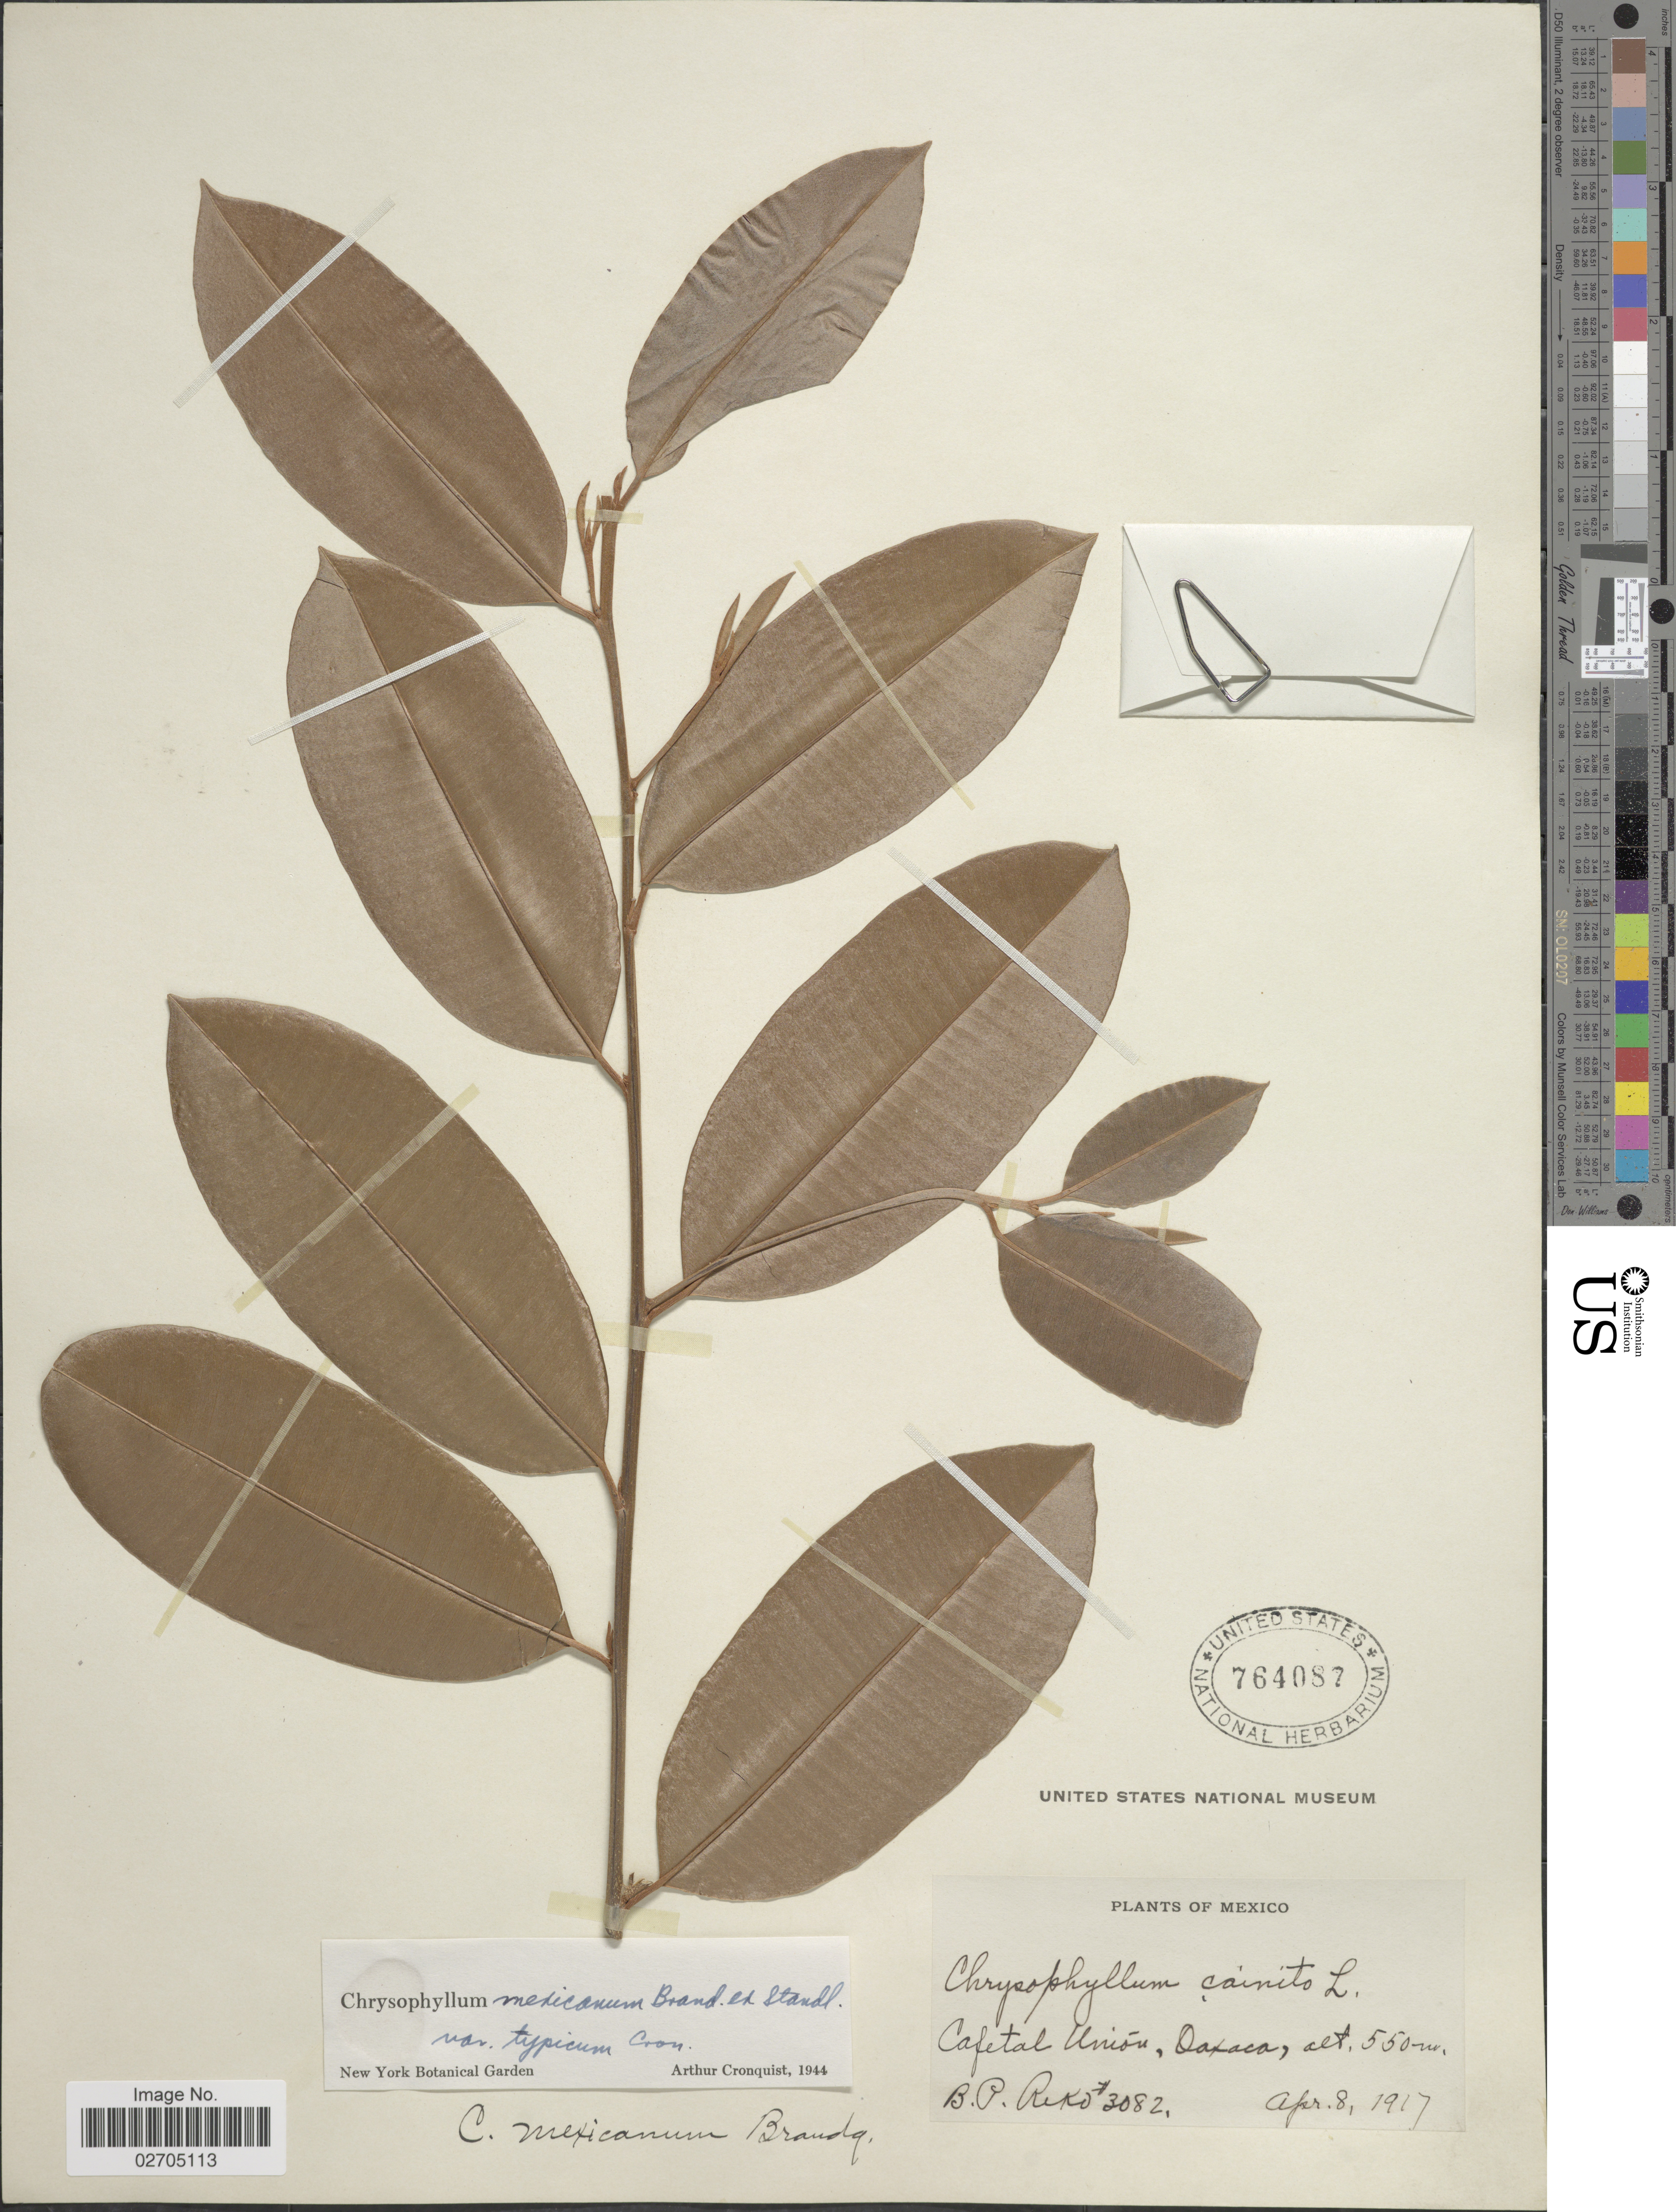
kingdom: Plantae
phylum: Tracheophyta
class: Magnoliopsida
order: Ericales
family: Sapotaceae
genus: Chrysophyllum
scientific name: Chrysophyllum mexicanum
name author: Brandegee ex Standl.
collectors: B. P. Reko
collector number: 3082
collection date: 1917-04-08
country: Mexico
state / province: Oaxaca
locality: Cafetal Union.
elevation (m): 550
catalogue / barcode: US 764087